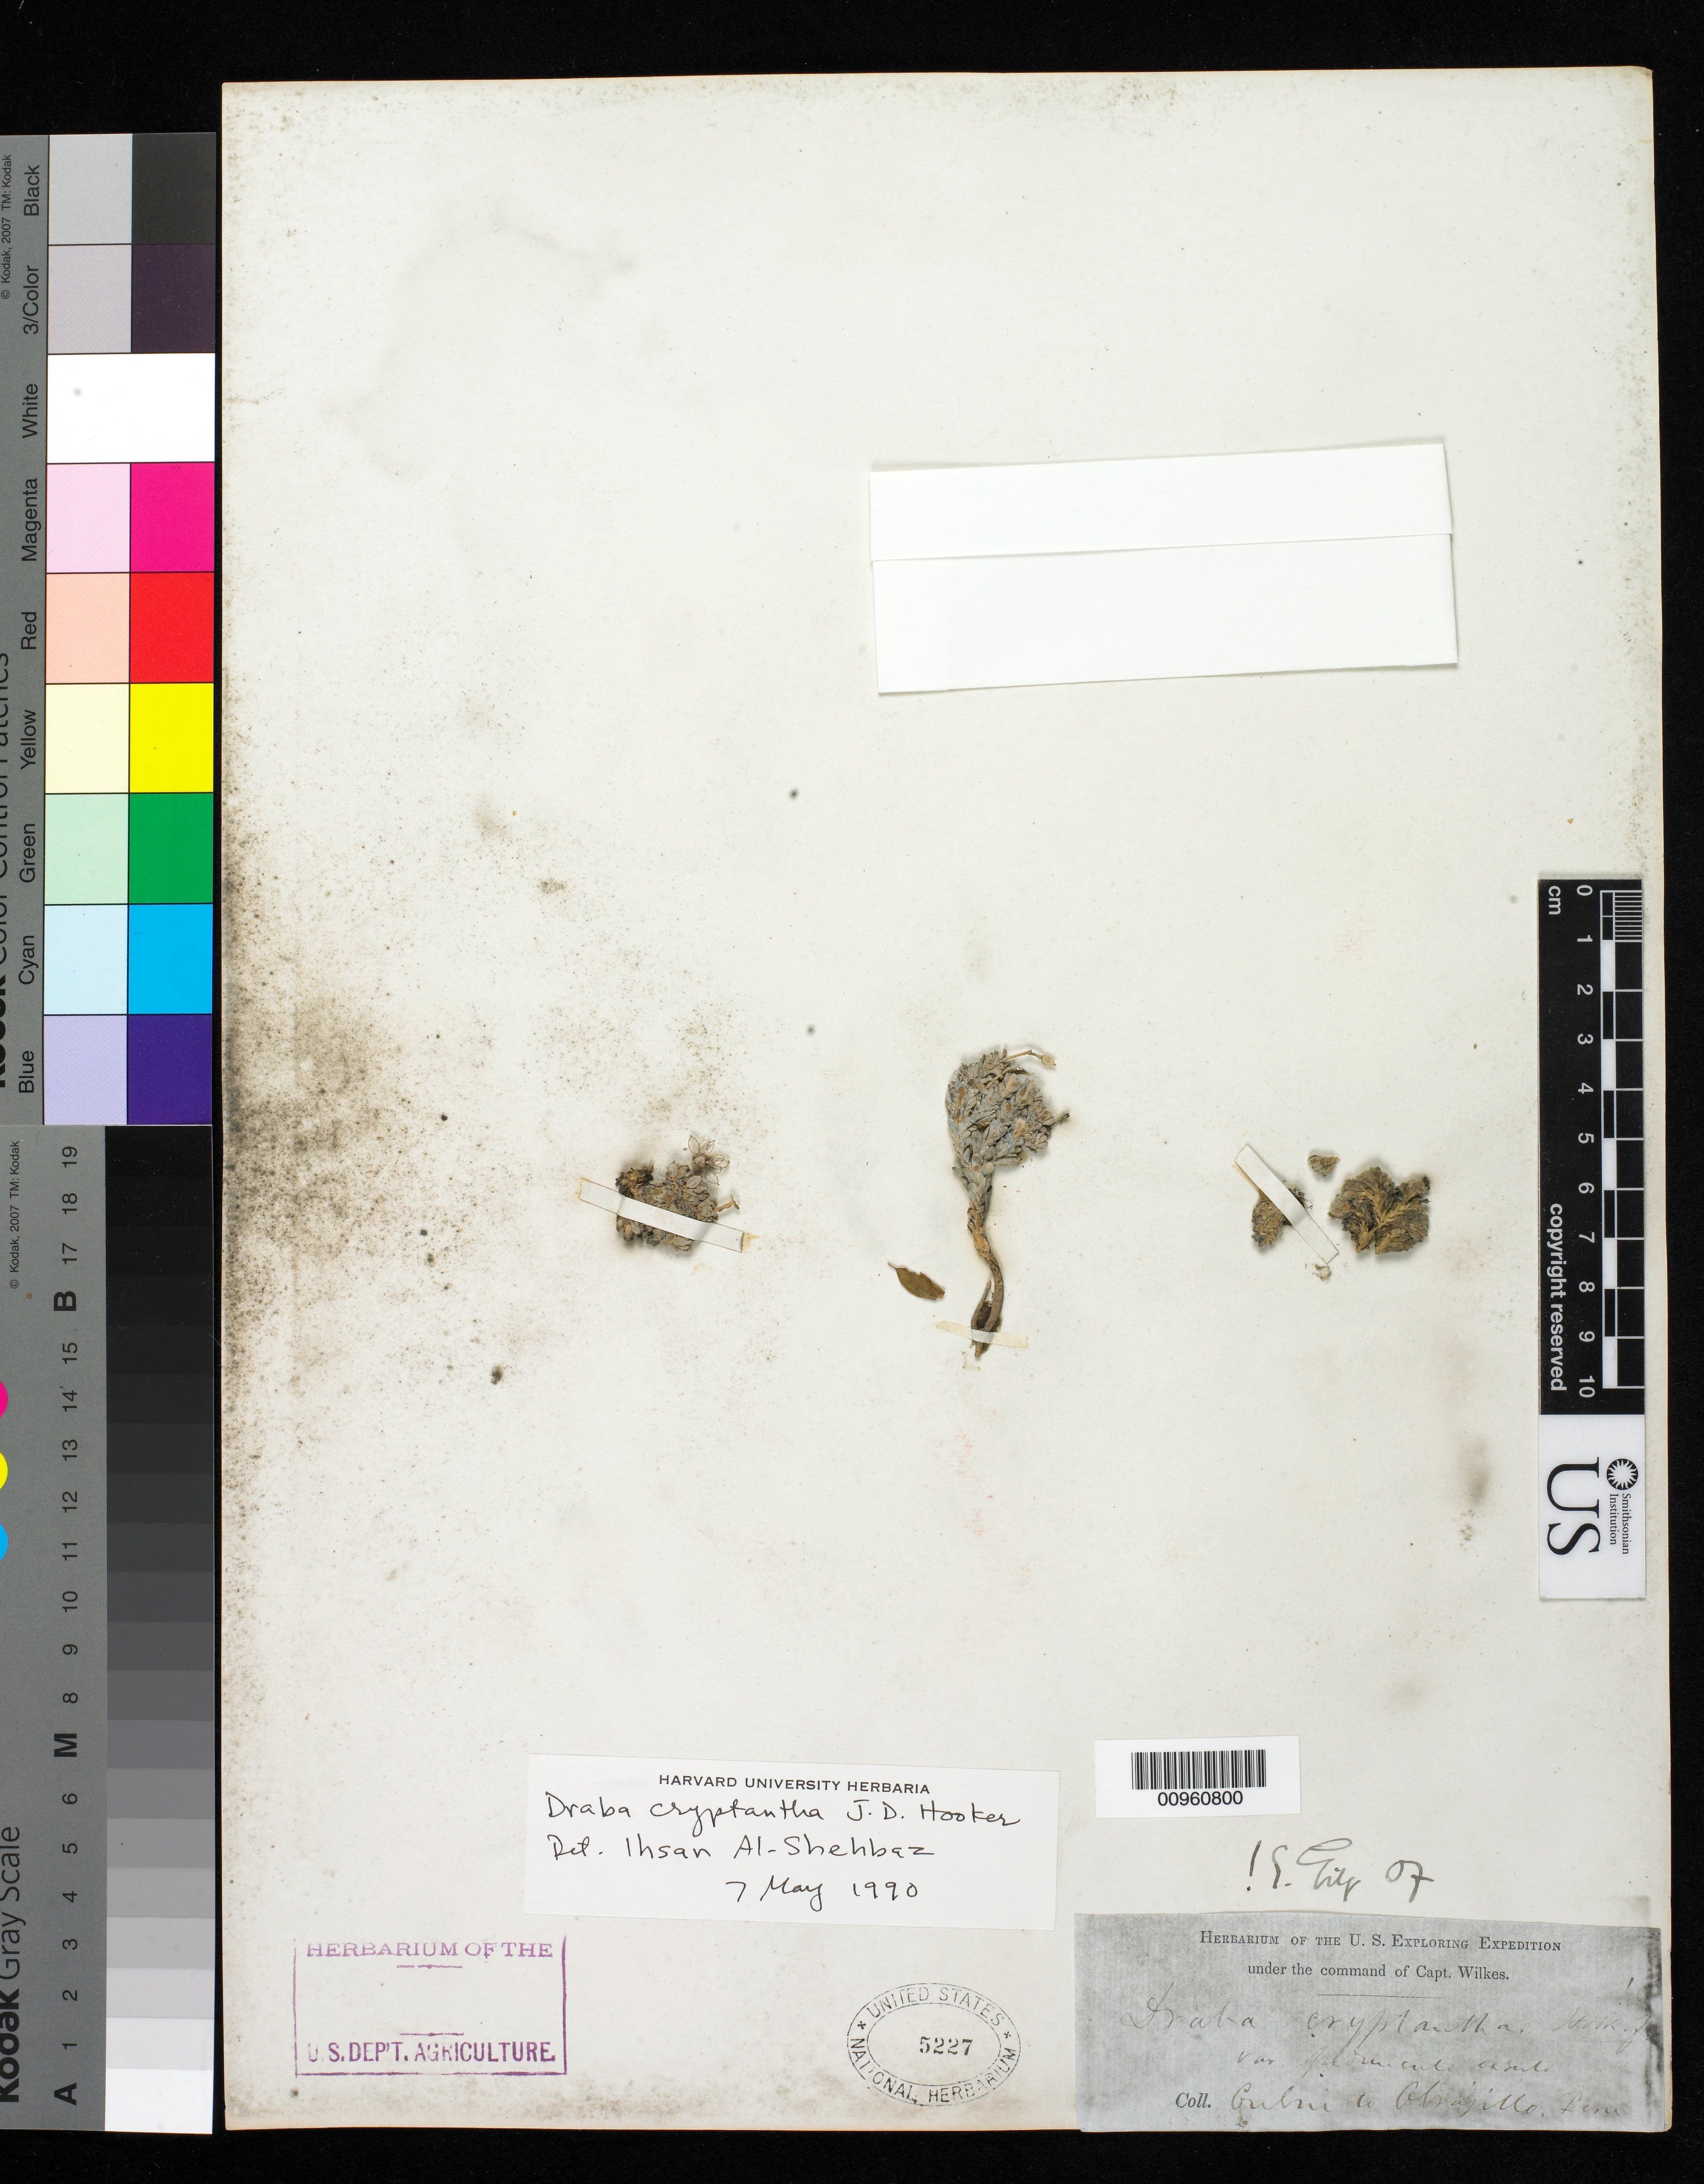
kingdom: Plantae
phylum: Tracheophyta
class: Magnoliopsida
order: Brassicales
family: Brassicaceae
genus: Draba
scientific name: Draba cryptantha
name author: Hook. f.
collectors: Wilkes Explor. Exped.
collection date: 1838/1842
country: Peru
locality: Culni to Obrajillo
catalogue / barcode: US 5227